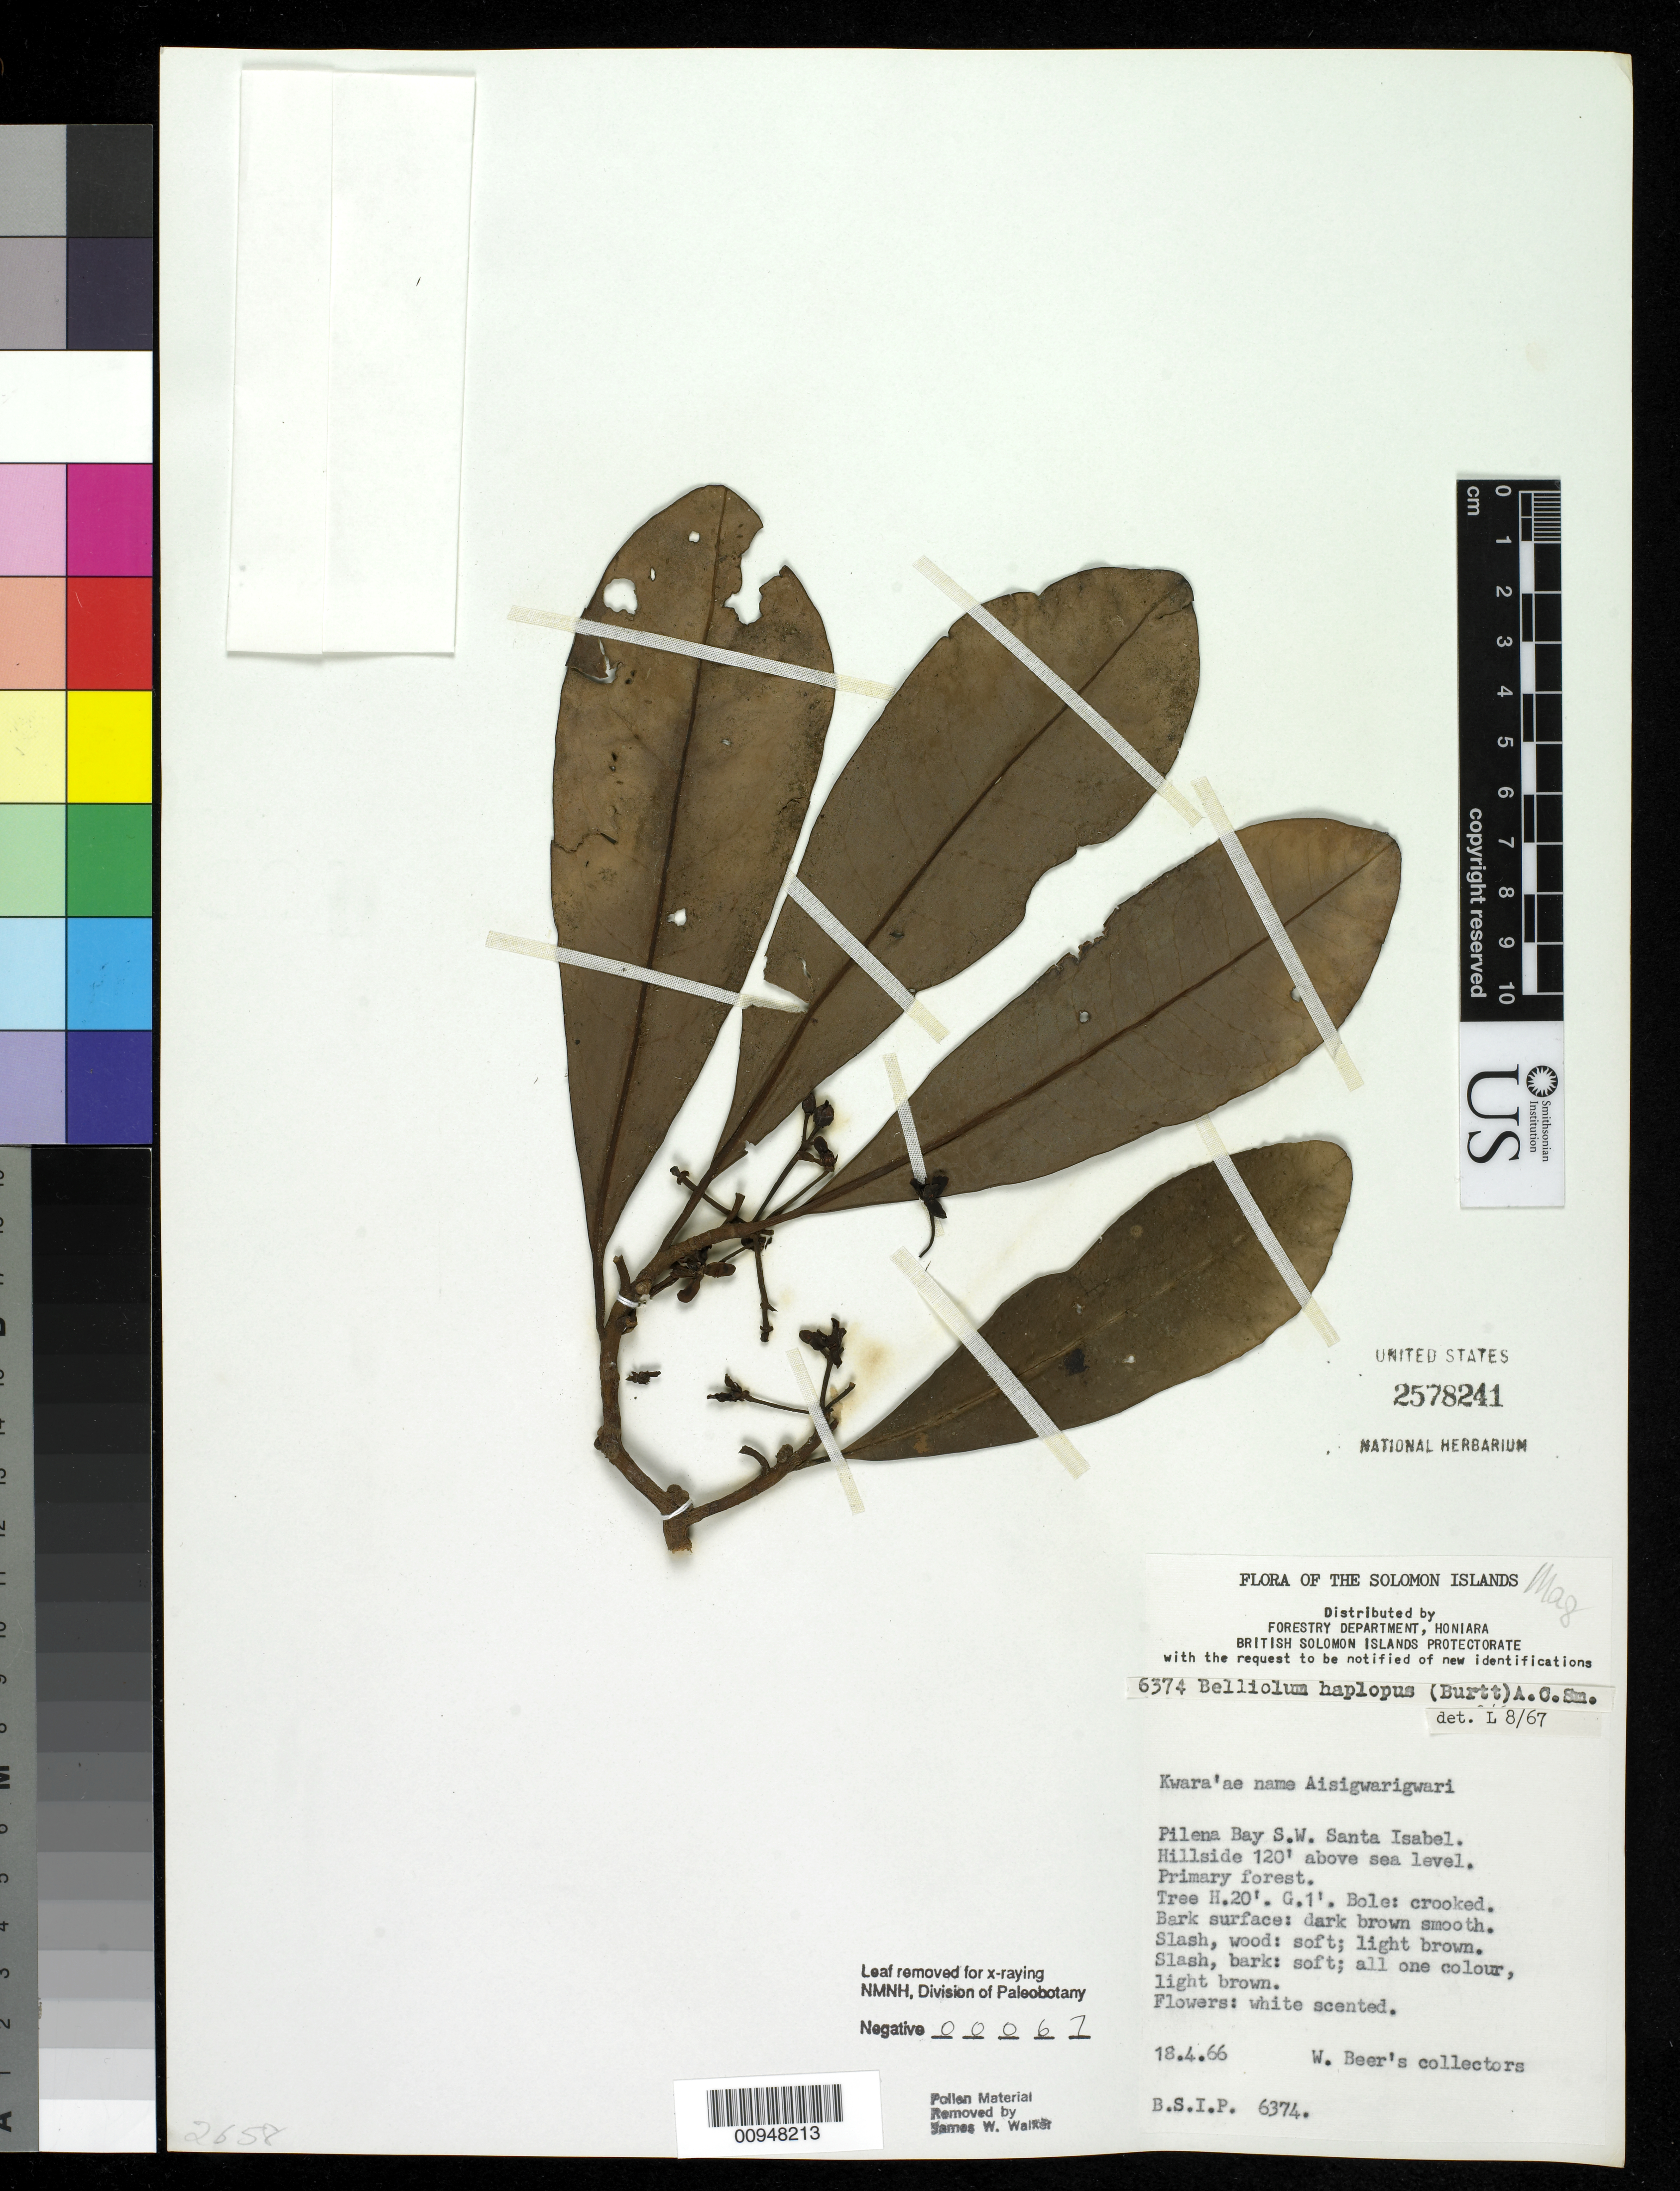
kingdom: Plantae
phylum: Tracheophyta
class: Magnoliopsida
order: Canellales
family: Winteraceae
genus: Belliolum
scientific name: Belliolum haplopus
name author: (B.L. Burtt) A.C. Sm.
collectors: W. Beer's Collectors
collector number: BSIP 6374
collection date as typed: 18 Apr 1966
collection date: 1966-04-18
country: Solomon Islands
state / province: Isabel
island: Santa Isabel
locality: Pilena Bay, SW Santa Isabel.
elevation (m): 37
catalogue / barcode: US 2578241